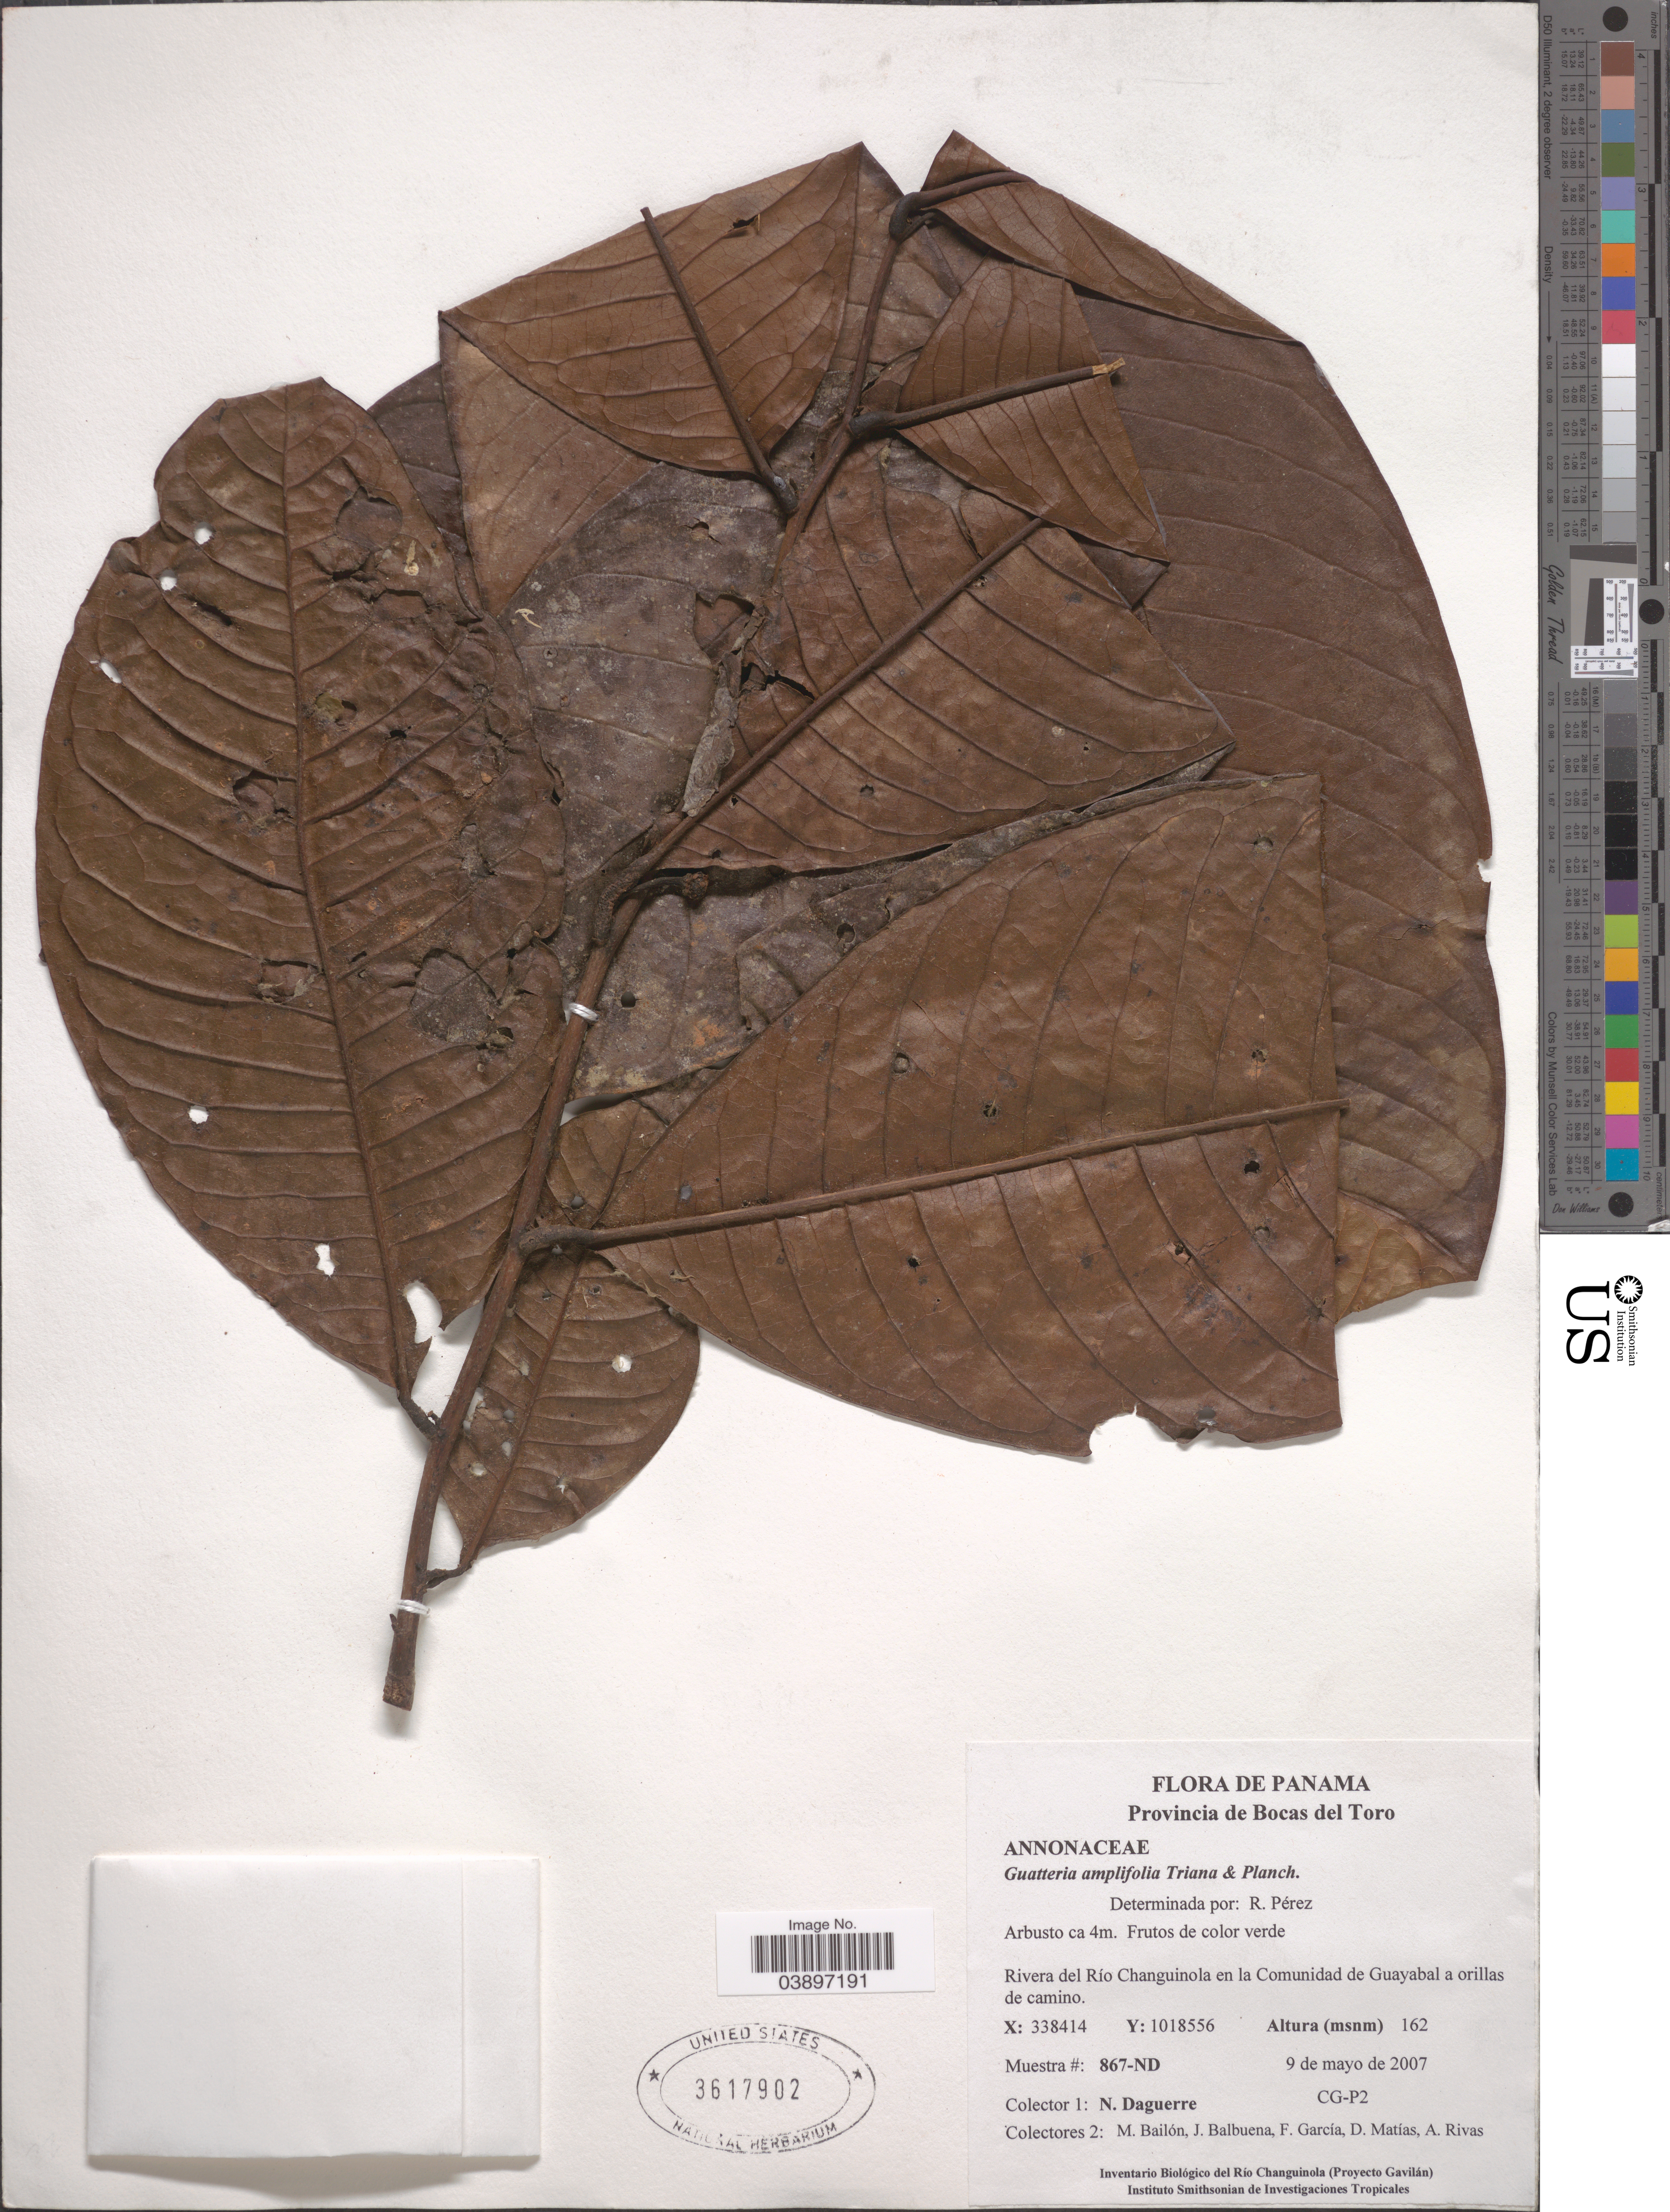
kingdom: Plantae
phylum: Tracheophyta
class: Magnoliopsida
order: Magnoliales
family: Annonaceae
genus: Guatteria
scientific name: Guatteria amplifolia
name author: Triana & Planch.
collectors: N. Daguerre, M. Bailón, J. Balbuena, F. Garcia & et al.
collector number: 867-ND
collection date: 2007-05-09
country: Panama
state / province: Bocas del Toro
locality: Rivera del Río Changuinola en la Comunidad de Guayabal a orillas de camino.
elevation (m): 162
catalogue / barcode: US 3617902